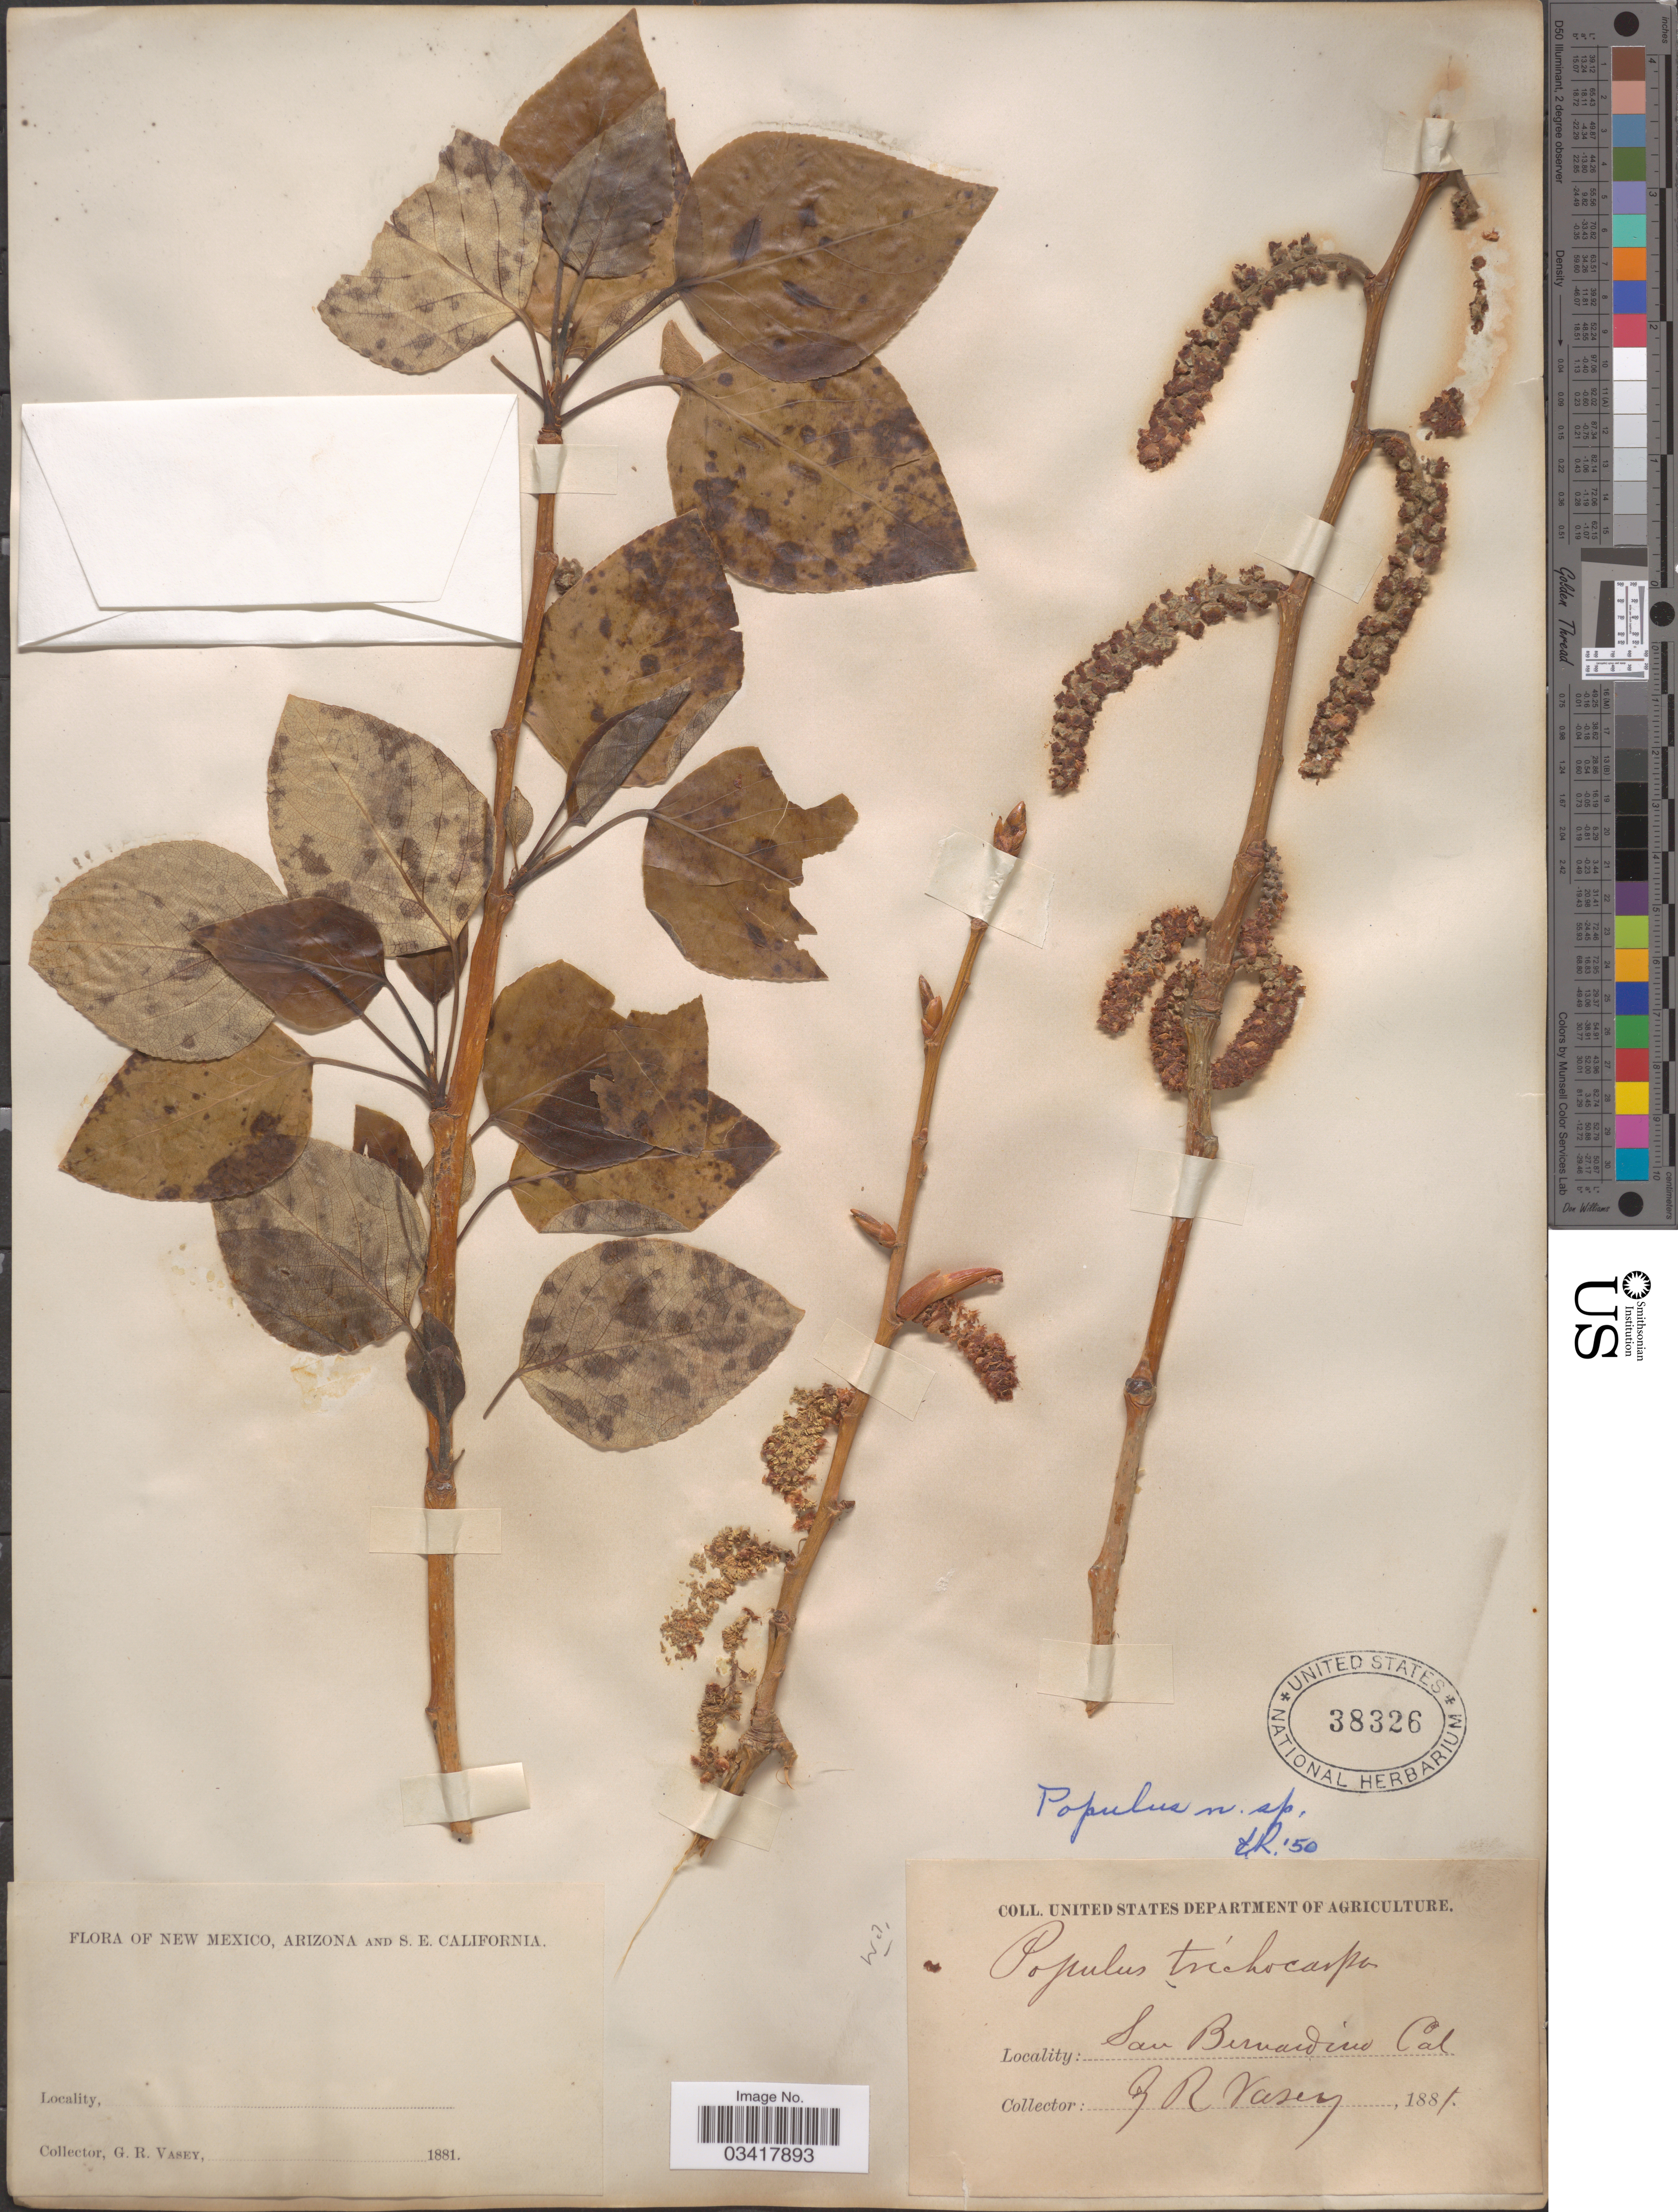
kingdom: Plantae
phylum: Tracheophyta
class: Magnoliopsida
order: Malpighiales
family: Salicaceae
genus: Populus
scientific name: Populus trichocarpa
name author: Torr. & A. Gray ex W. Hook.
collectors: G. R. Vasey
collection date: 1881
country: United States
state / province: California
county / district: San Bernardino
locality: San Bernardino. S.E. California.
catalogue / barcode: US 38326